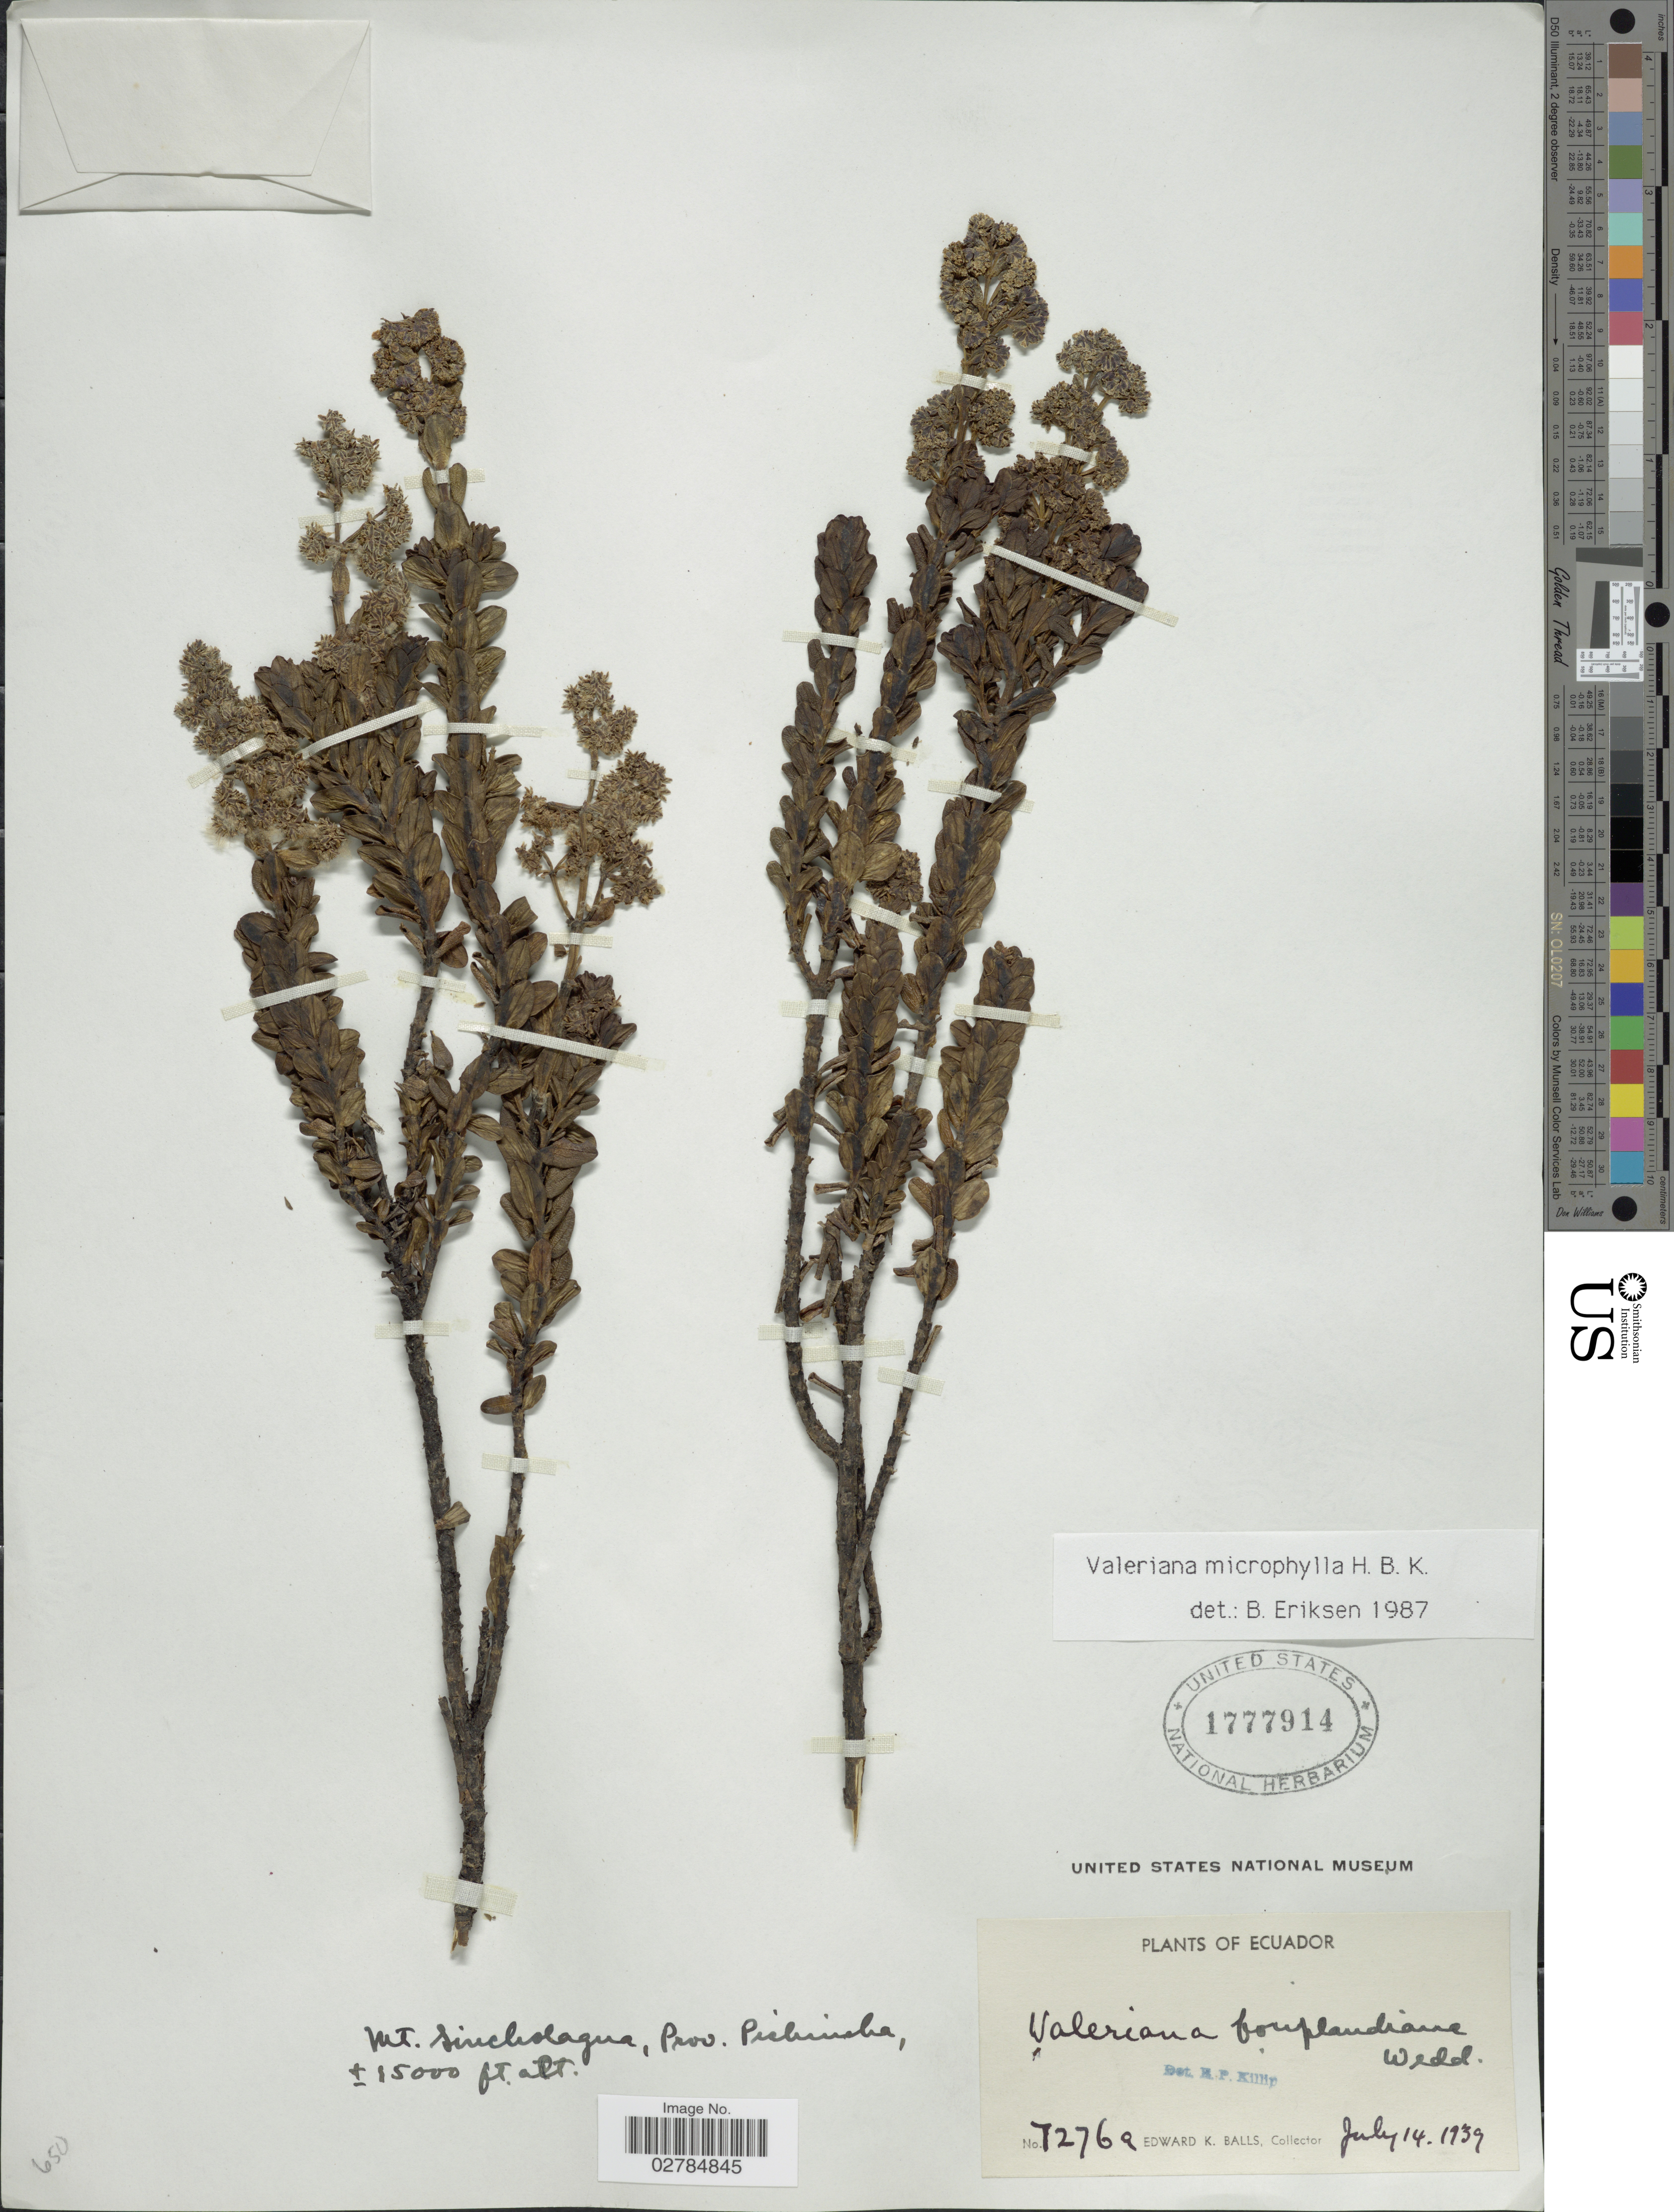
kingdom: Plantae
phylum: Tracheophyta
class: Magnoliopsida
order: Dipsacales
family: Caprifoliaceae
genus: Valeriana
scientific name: Valeriana microphylla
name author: Kunth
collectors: E. K. Balls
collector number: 7276a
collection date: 1939-07-14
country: Ecuador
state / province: Pichincha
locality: Mt. Sincholagua.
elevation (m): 4572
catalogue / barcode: US 1777914